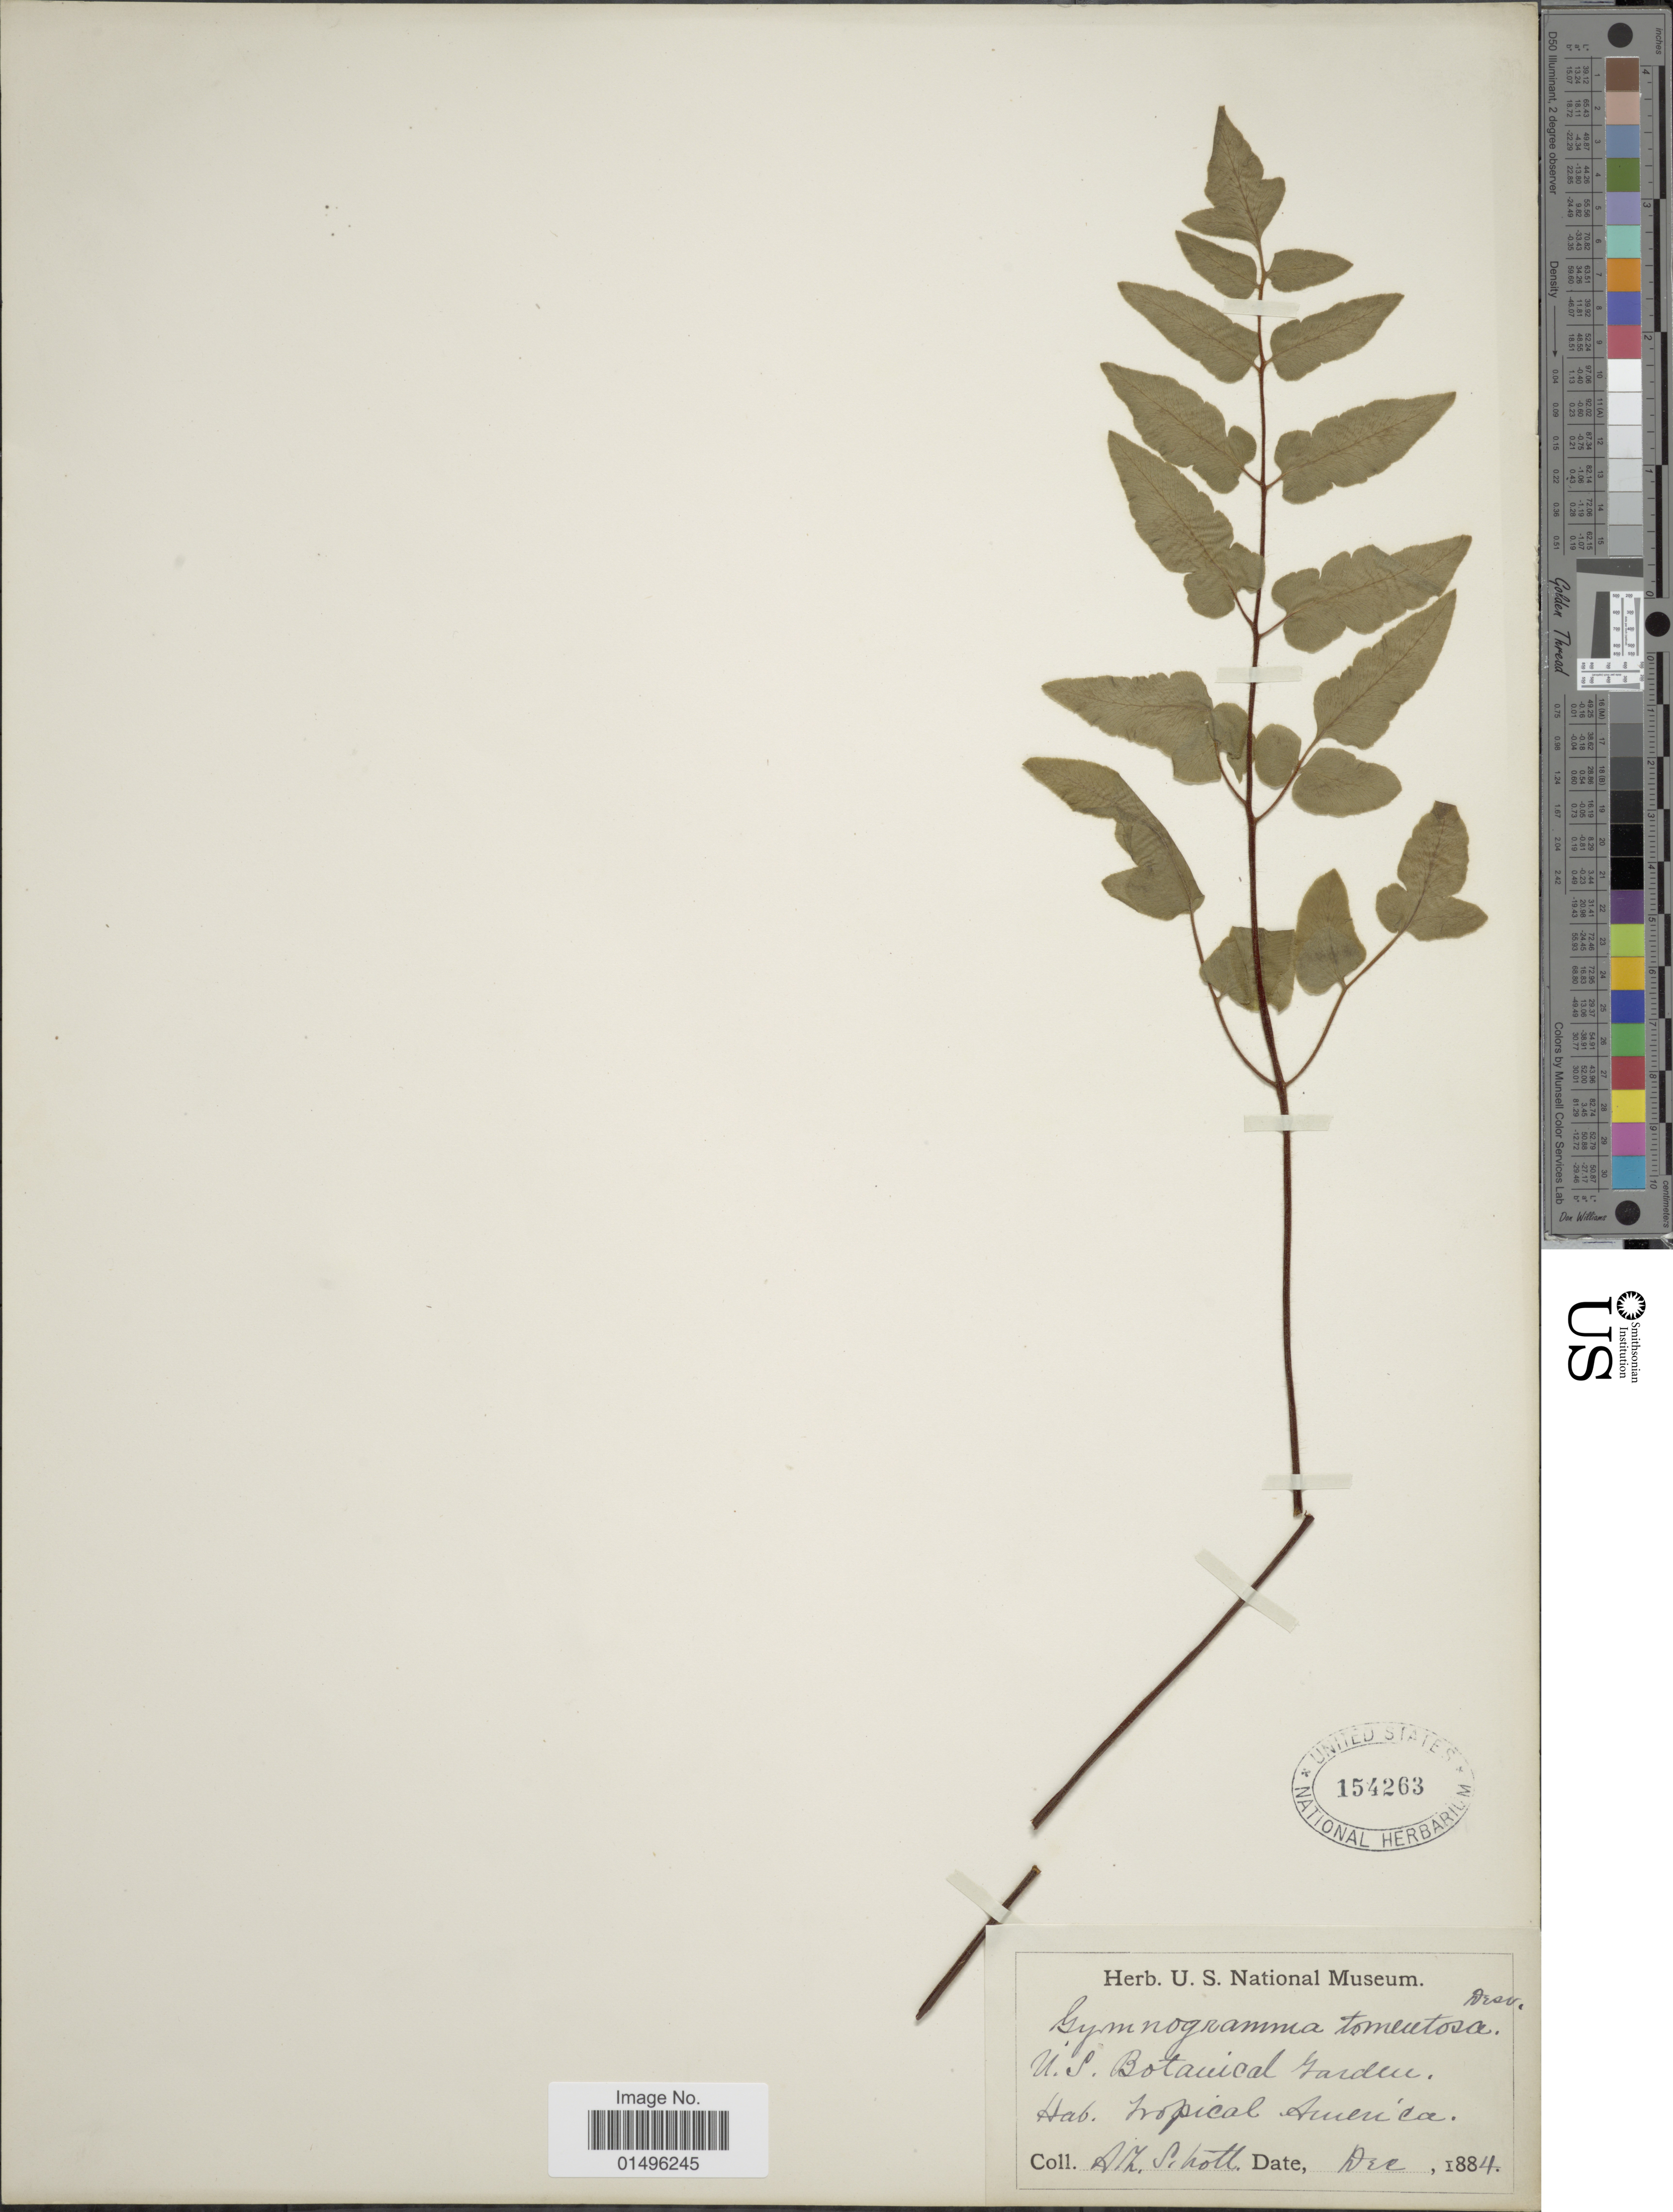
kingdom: Plantae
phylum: Tracheophyta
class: Polypodiopsida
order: Polypodiales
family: Pteridaceae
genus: Hemionitis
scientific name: Hemionitis tomentosa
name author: (Lam.) Raddi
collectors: A. C. V. Schott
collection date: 1884-12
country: United States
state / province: District of Columbia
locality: Tropical America, U.S. Botanical Garden.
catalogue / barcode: US 154263